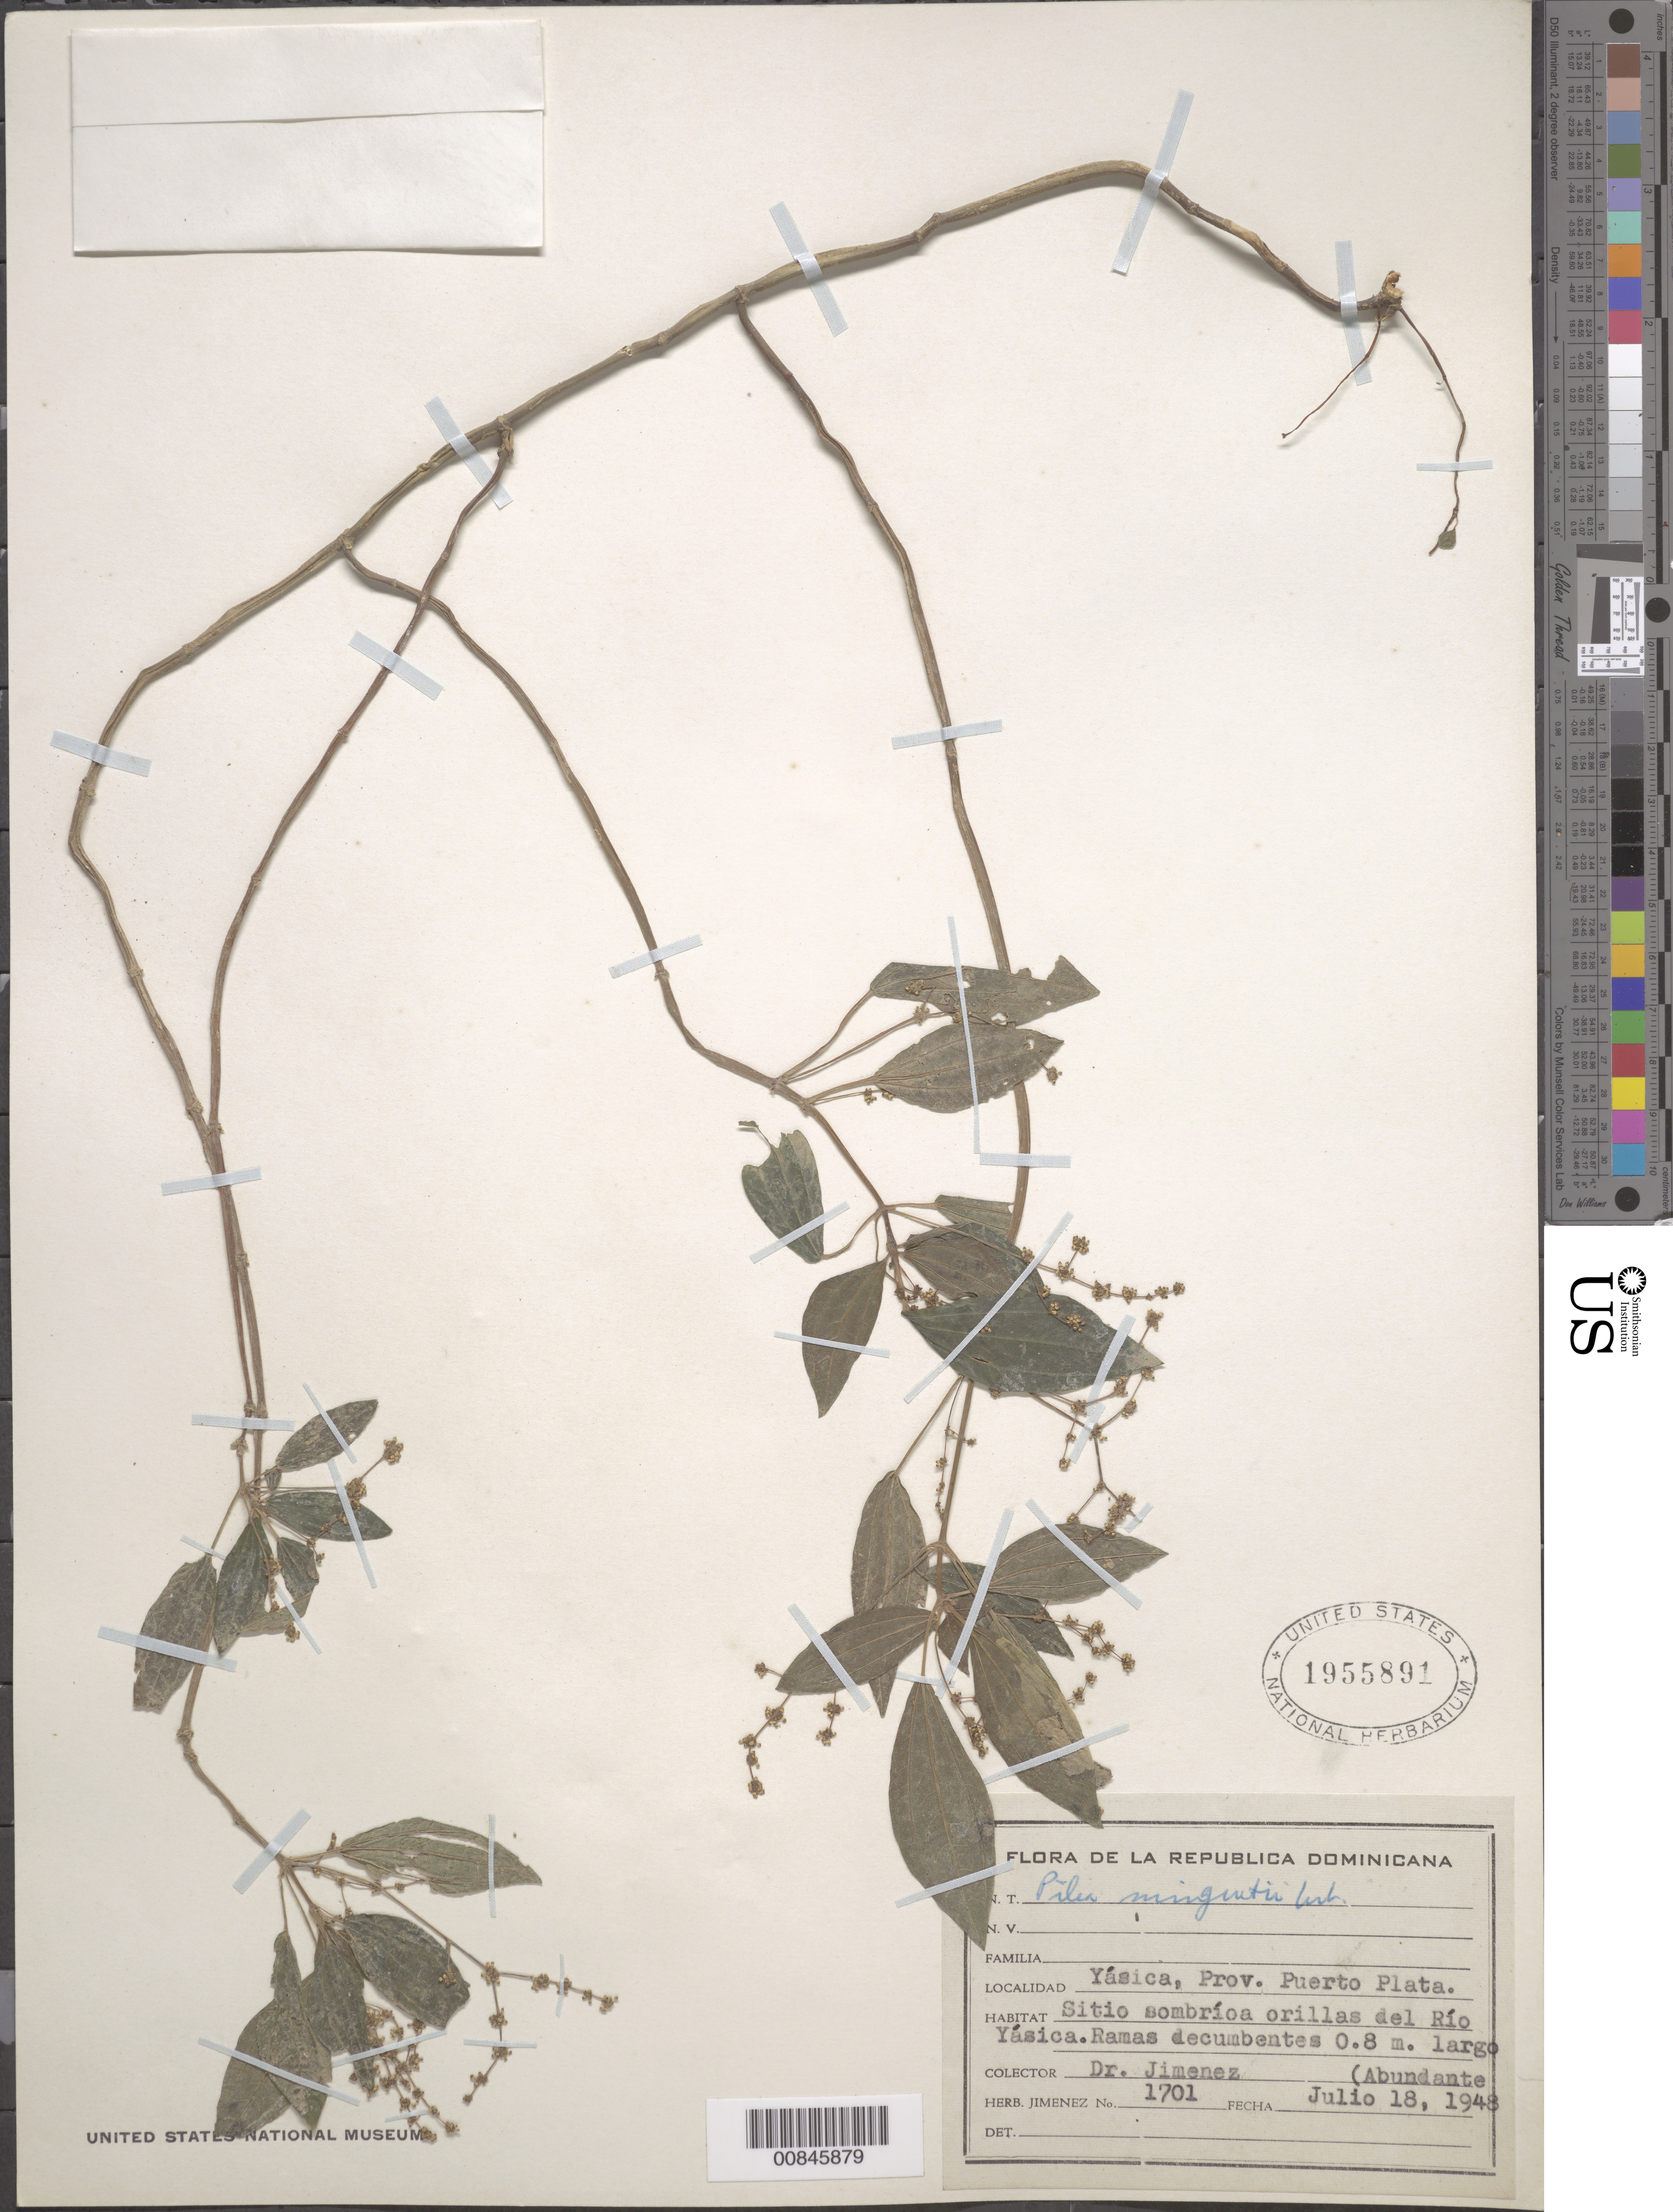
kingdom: Plantae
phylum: Tracheophyta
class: Magnoliopsida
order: Rosales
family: Urticaceae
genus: Pilea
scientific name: Pilea minguetii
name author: Urb.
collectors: J. J. Jiménez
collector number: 1701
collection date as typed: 18 Jul 1948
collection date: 1948-07-18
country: Dominican Republic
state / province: Puerto Plata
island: Hispaniola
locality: A orillas del Río Yásica. Yásica.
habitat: Sitio sombrío a orillas del río.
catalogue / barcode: US 1955891